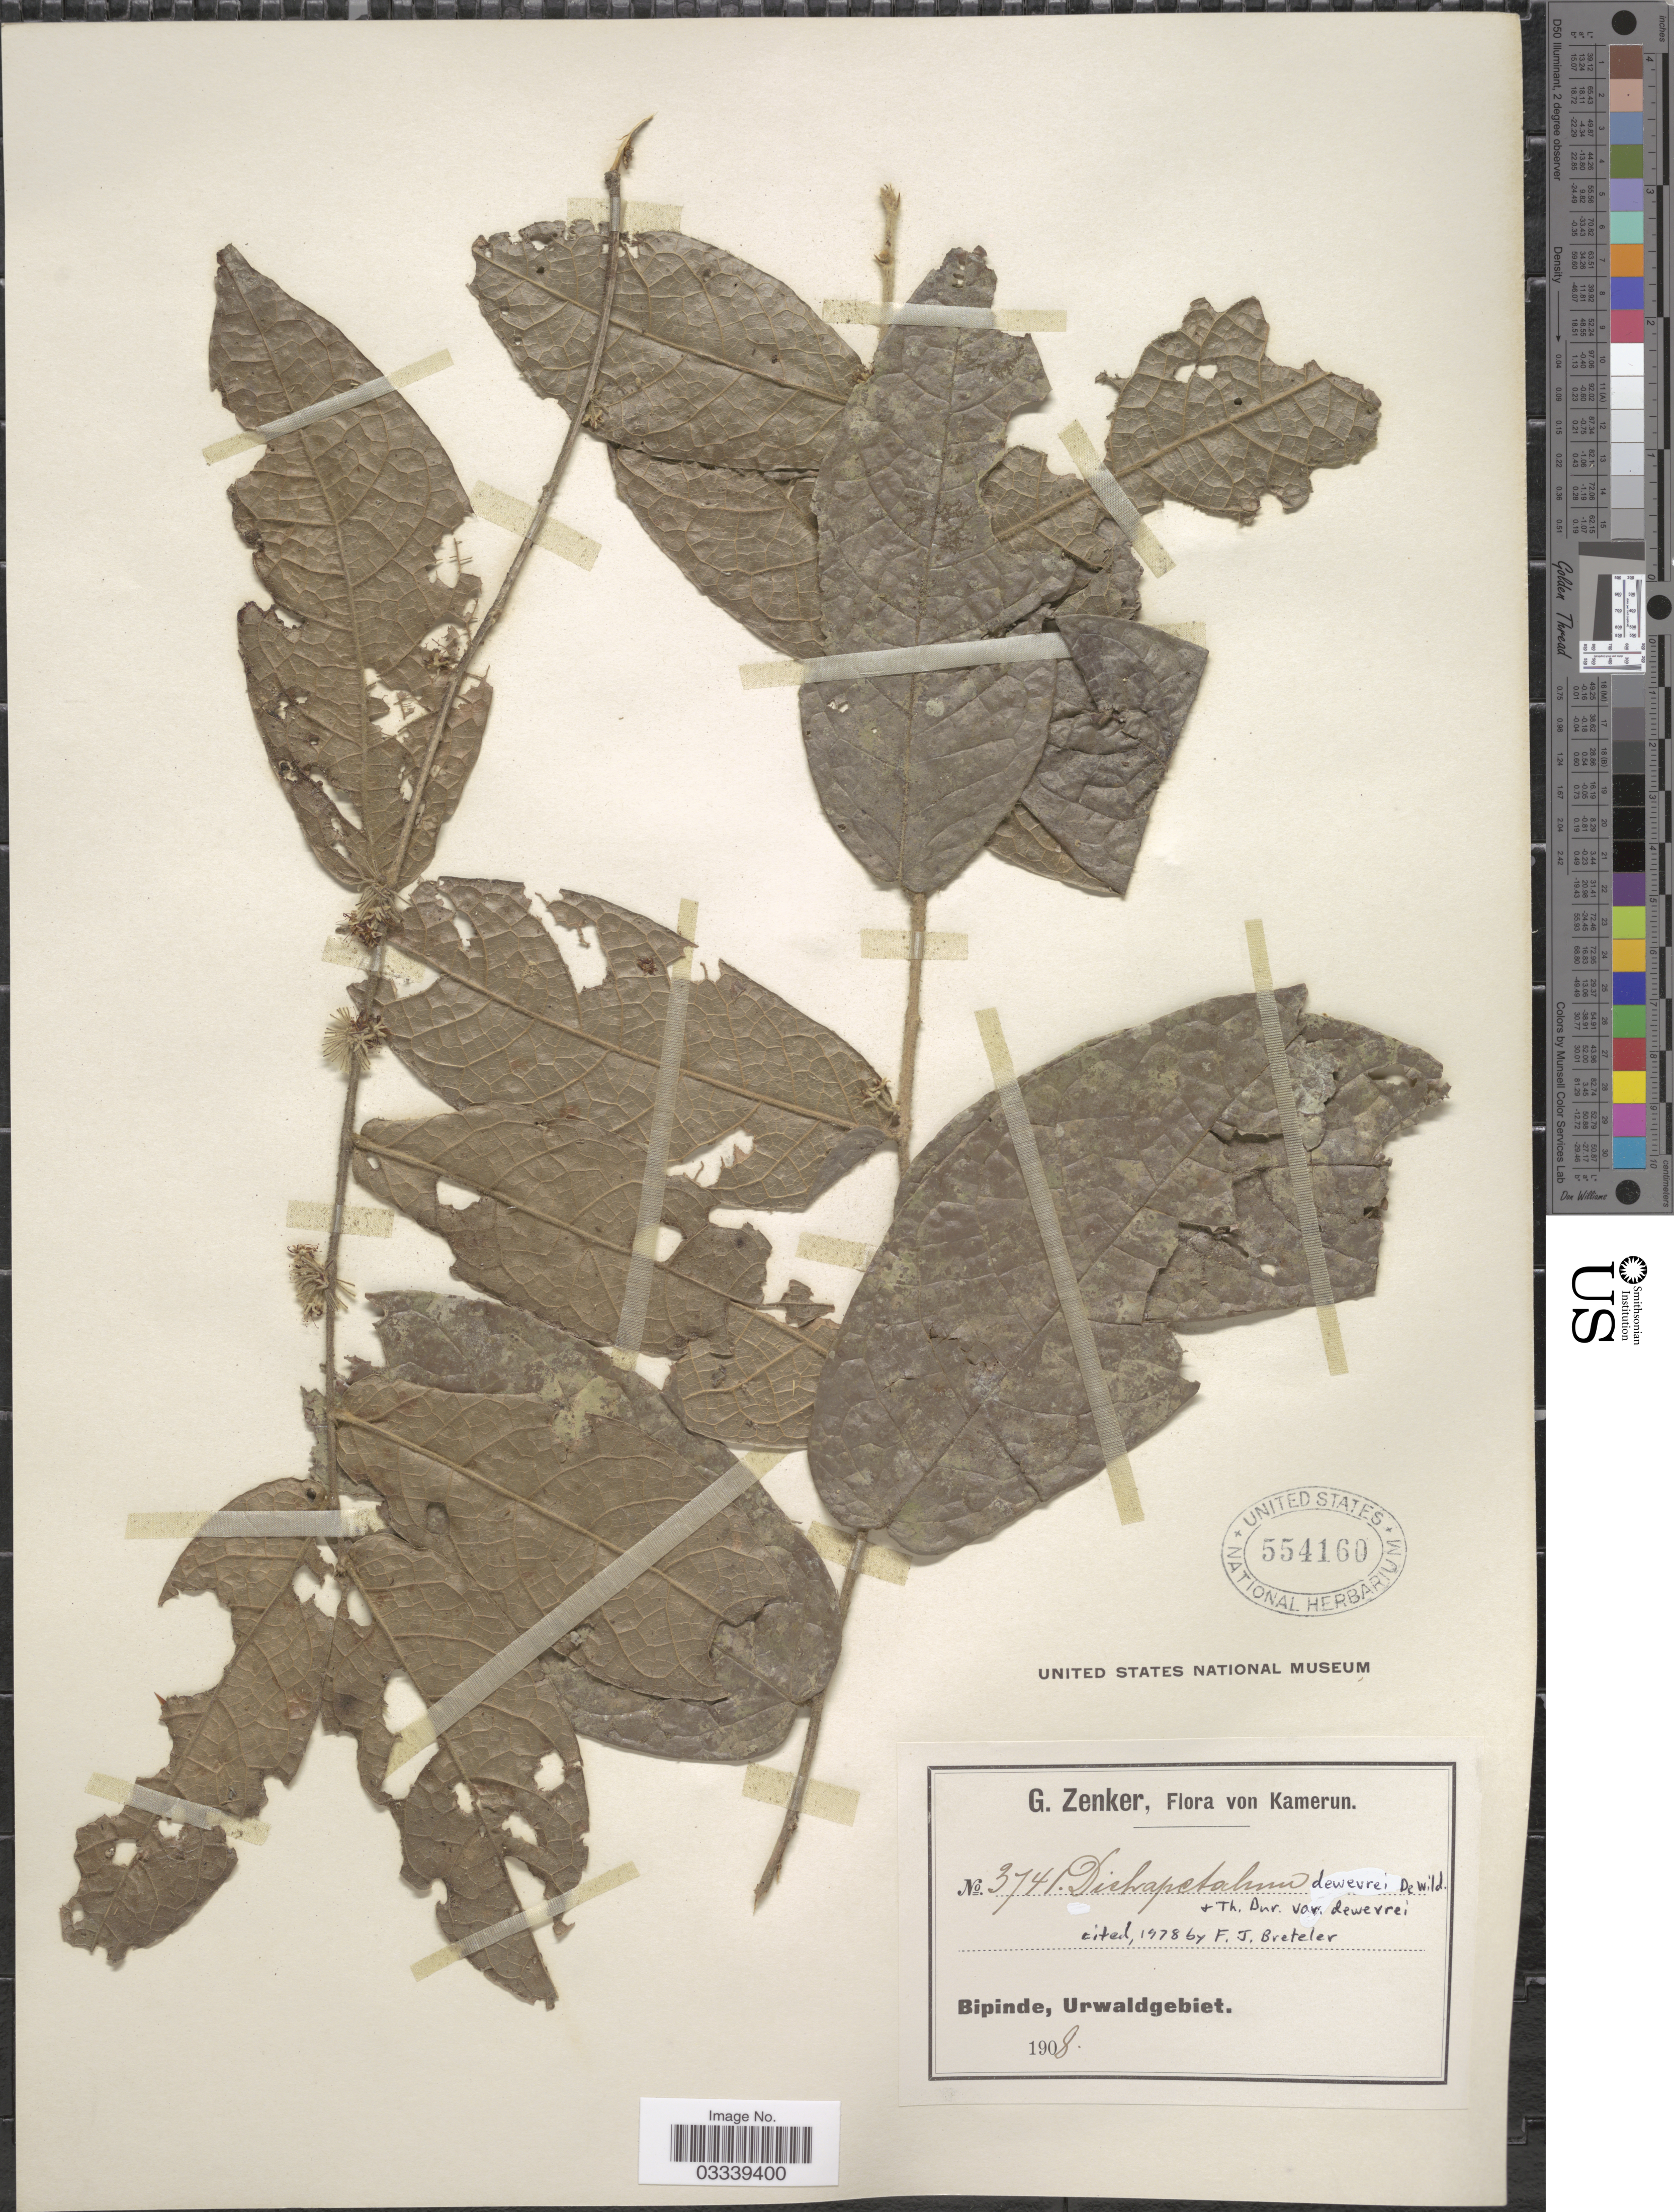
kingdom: Plantae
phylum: Tracheophyta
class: Magnoliopsida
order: Malpighiales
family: Dichapetalaceae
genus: Dichapetalum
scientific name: Dichapetalum dewevrei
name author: De Wild. & Durand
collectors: G. A. Zenker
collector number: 3741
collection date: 1908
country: Cameroon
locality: Kamerun, Bipinde, Urwaldgebiet.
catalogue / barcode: US 554160